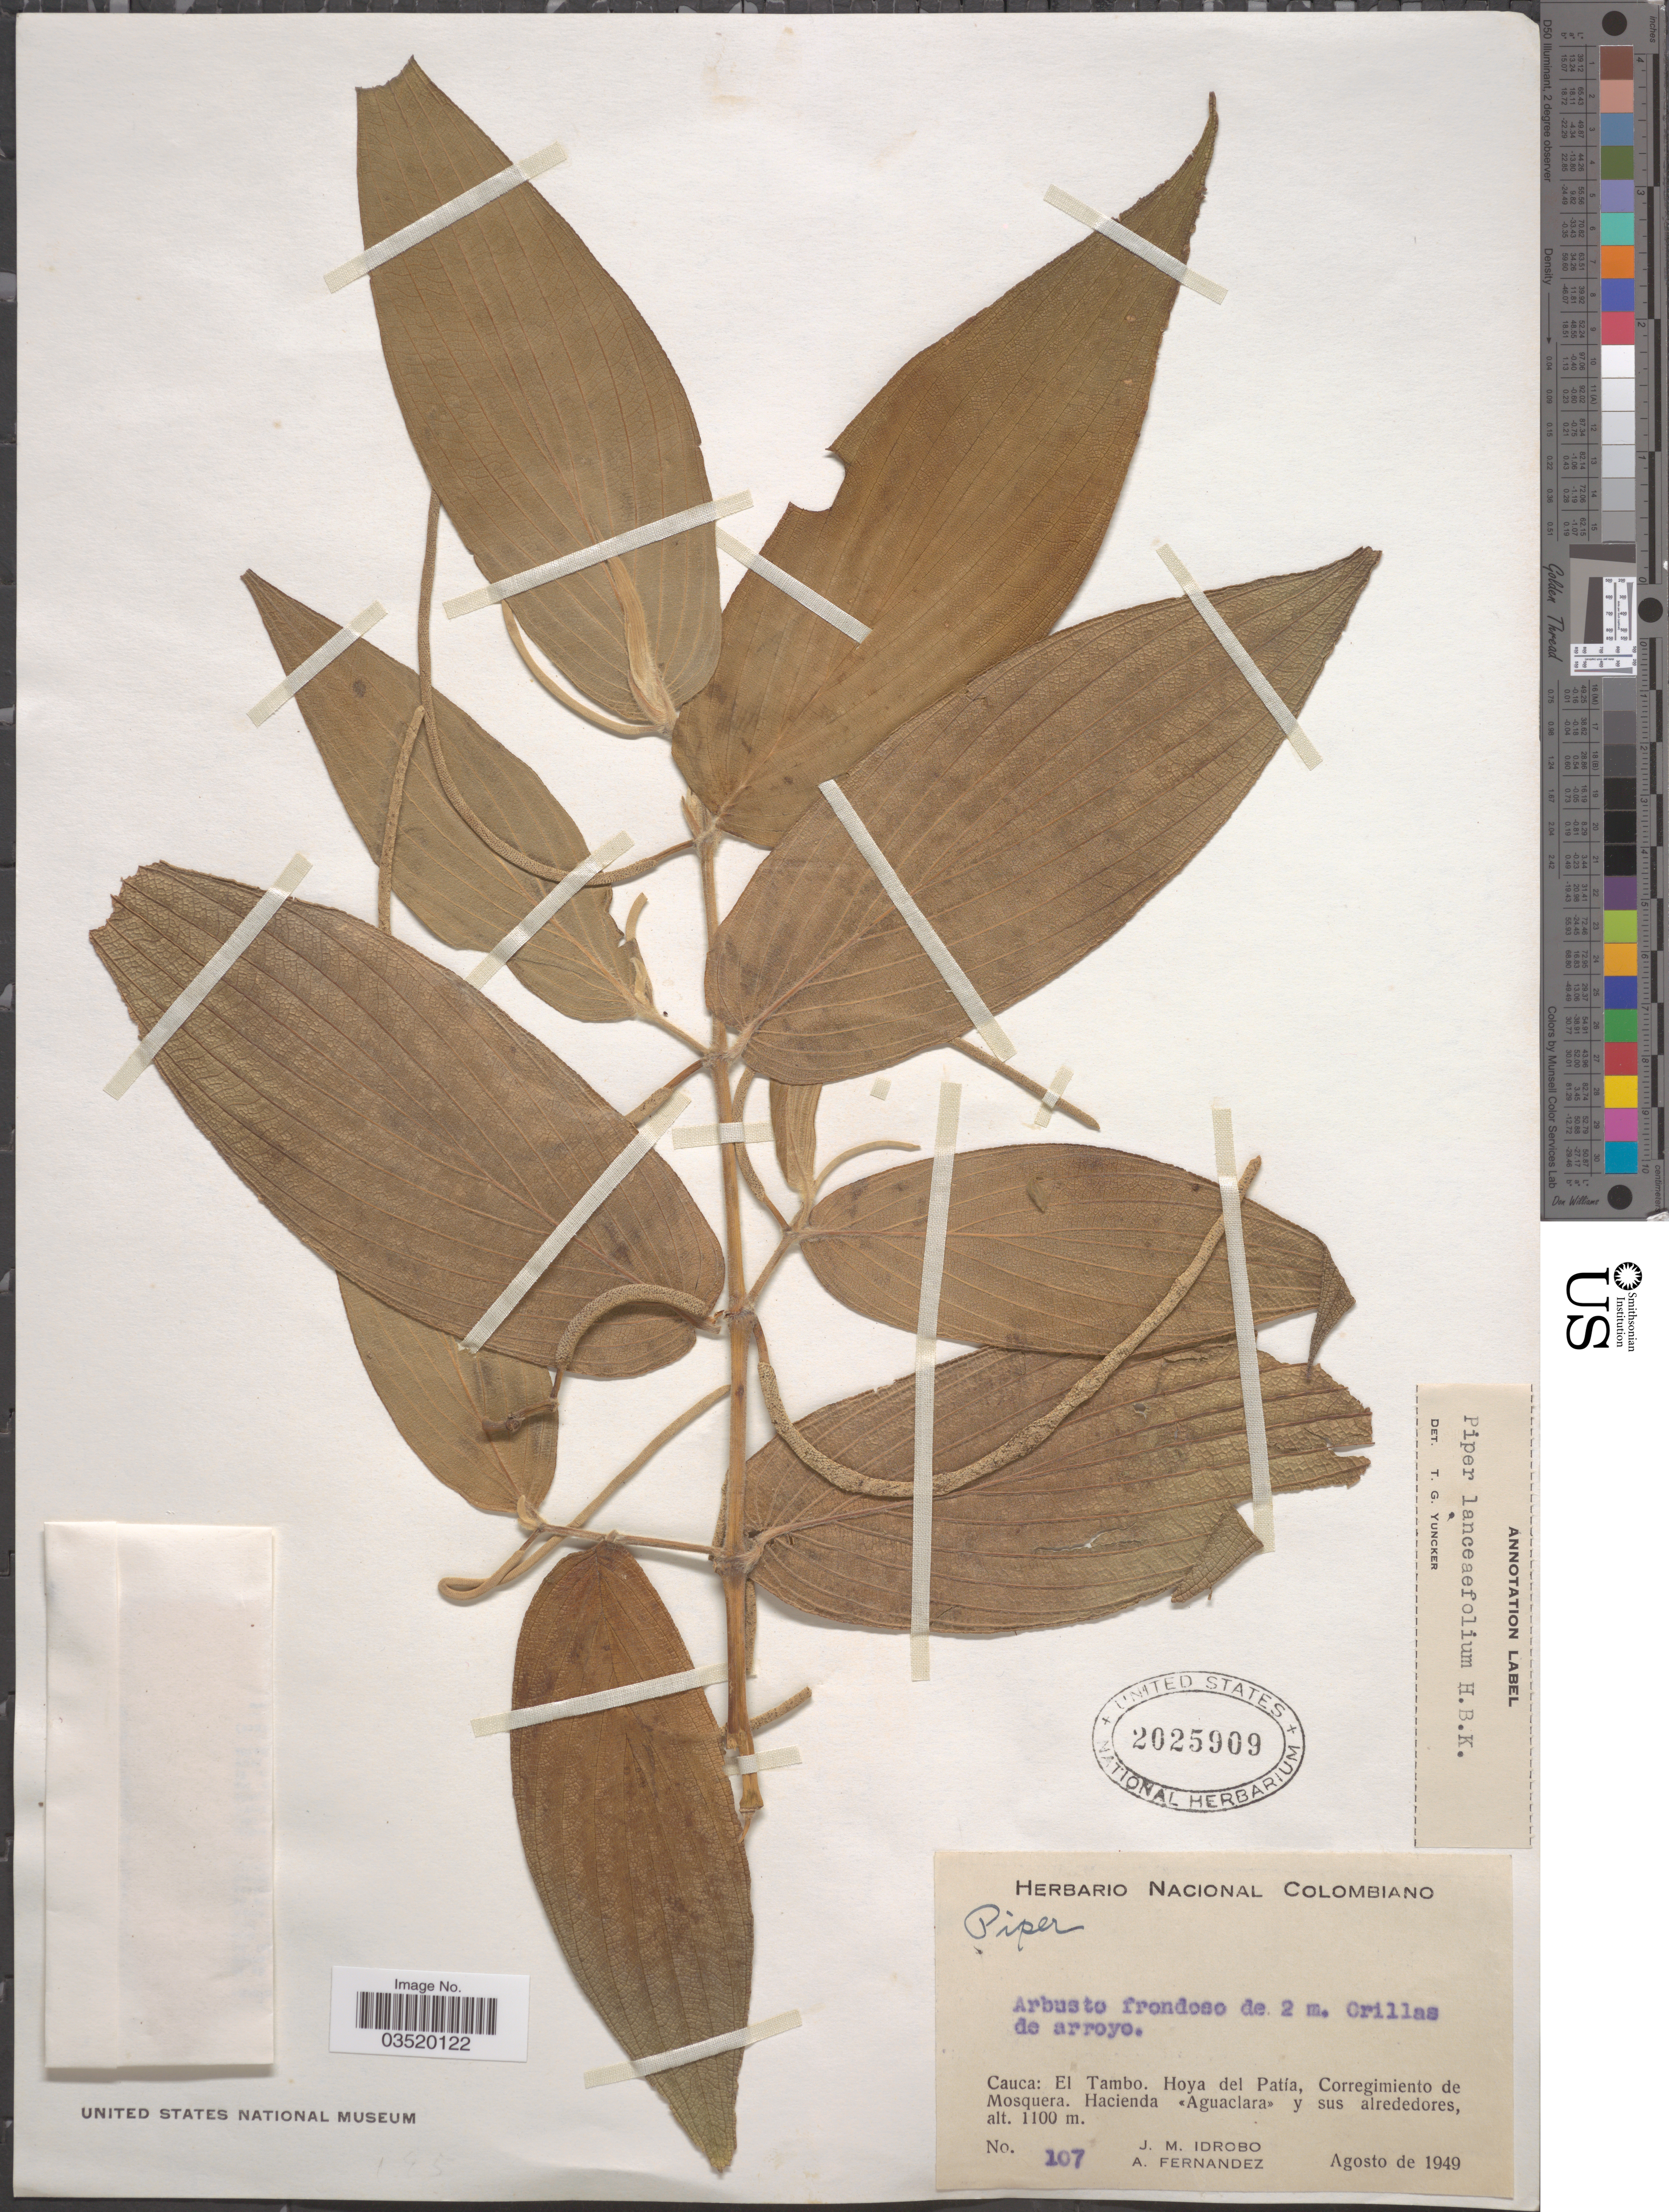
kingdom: Plantae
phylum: Tracheophyta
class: Magnoliopsida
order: Piperales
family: Piperaceae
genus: Piper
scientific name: Piper lanceifolium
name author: Kunth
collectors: J. M. Idrobo & A. Fernandez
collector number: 107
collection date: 1949-08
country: Colombia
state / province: Cauca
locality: El Tambo. Hoya del Patía, Corregimiento de Mosquera. Hacienda «Aguaclara» y sus alrededores.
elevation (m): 1100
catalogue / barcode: US 2025909